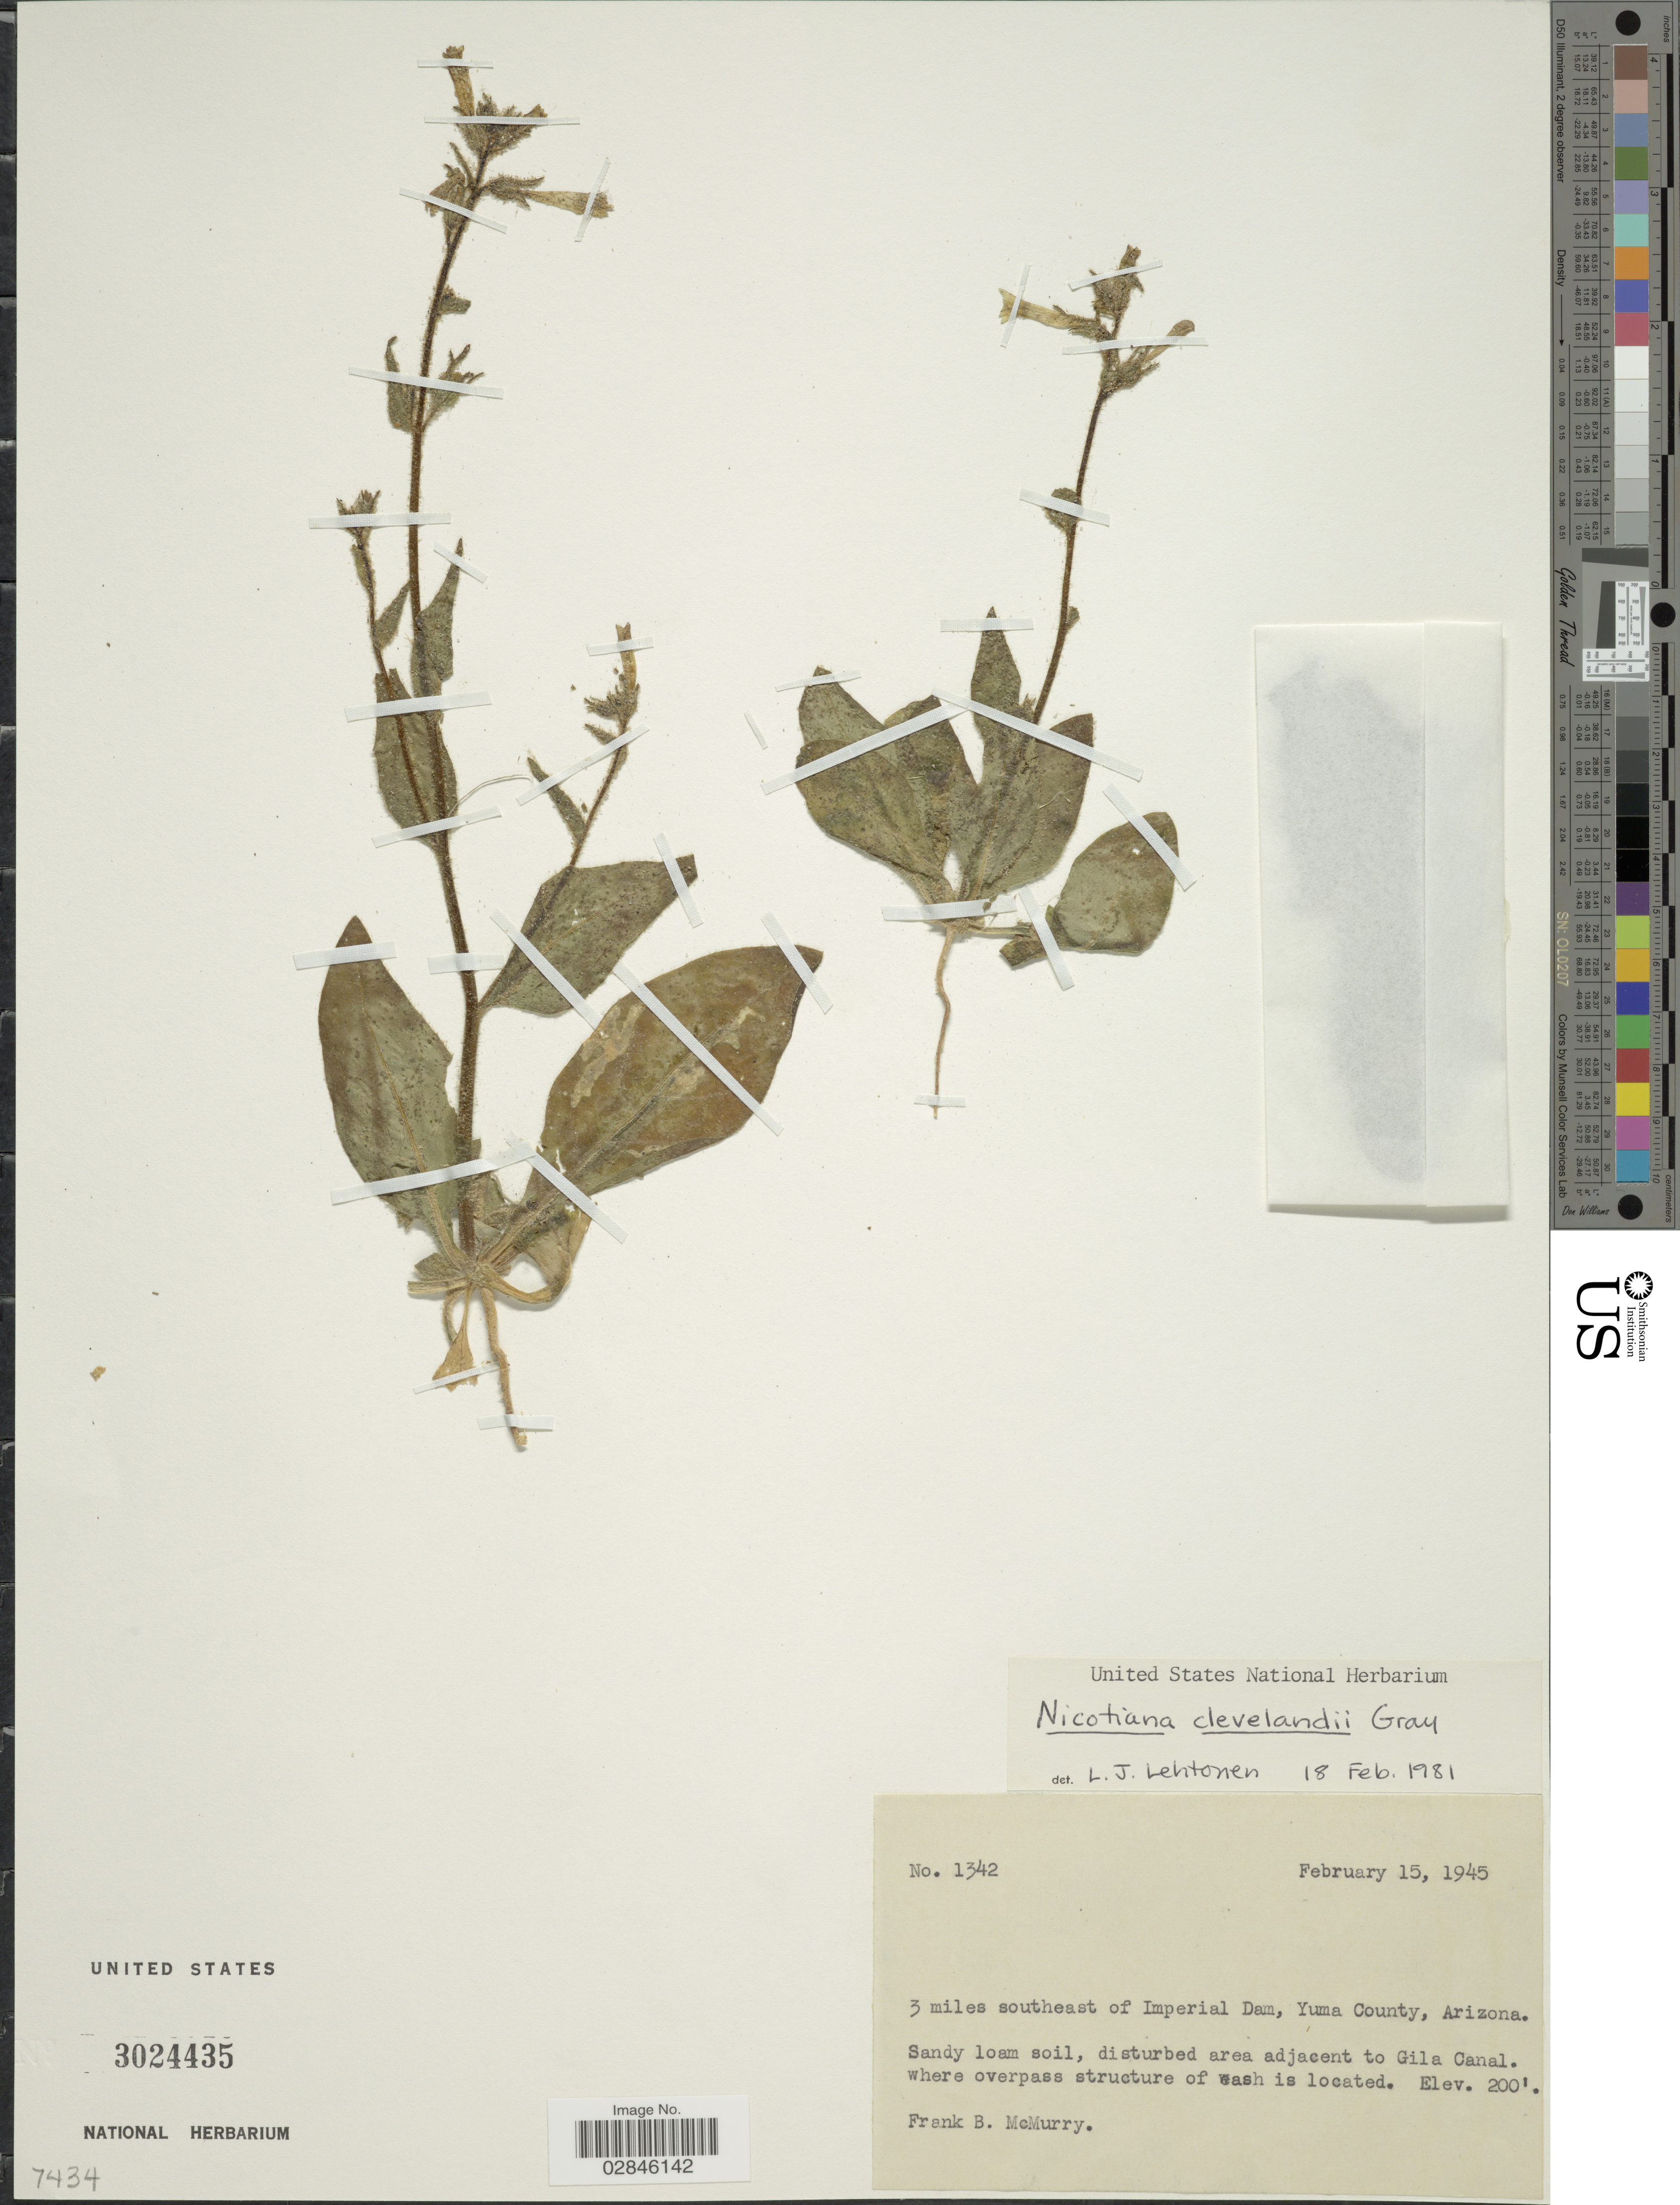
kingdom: Plantae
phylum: Tracheophyta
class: Magnoliopsida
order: Solanales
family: Solanaceae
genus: Nicotiana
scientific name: Nicotiana clevelandii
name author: A. Gray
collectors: F. B. McMurry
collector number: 1342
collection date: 1945-02-15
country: United States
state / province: Arizona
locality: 3 miles southeast of Imperial Dam, Yuma County.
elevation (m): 61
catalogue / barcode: US 3024435